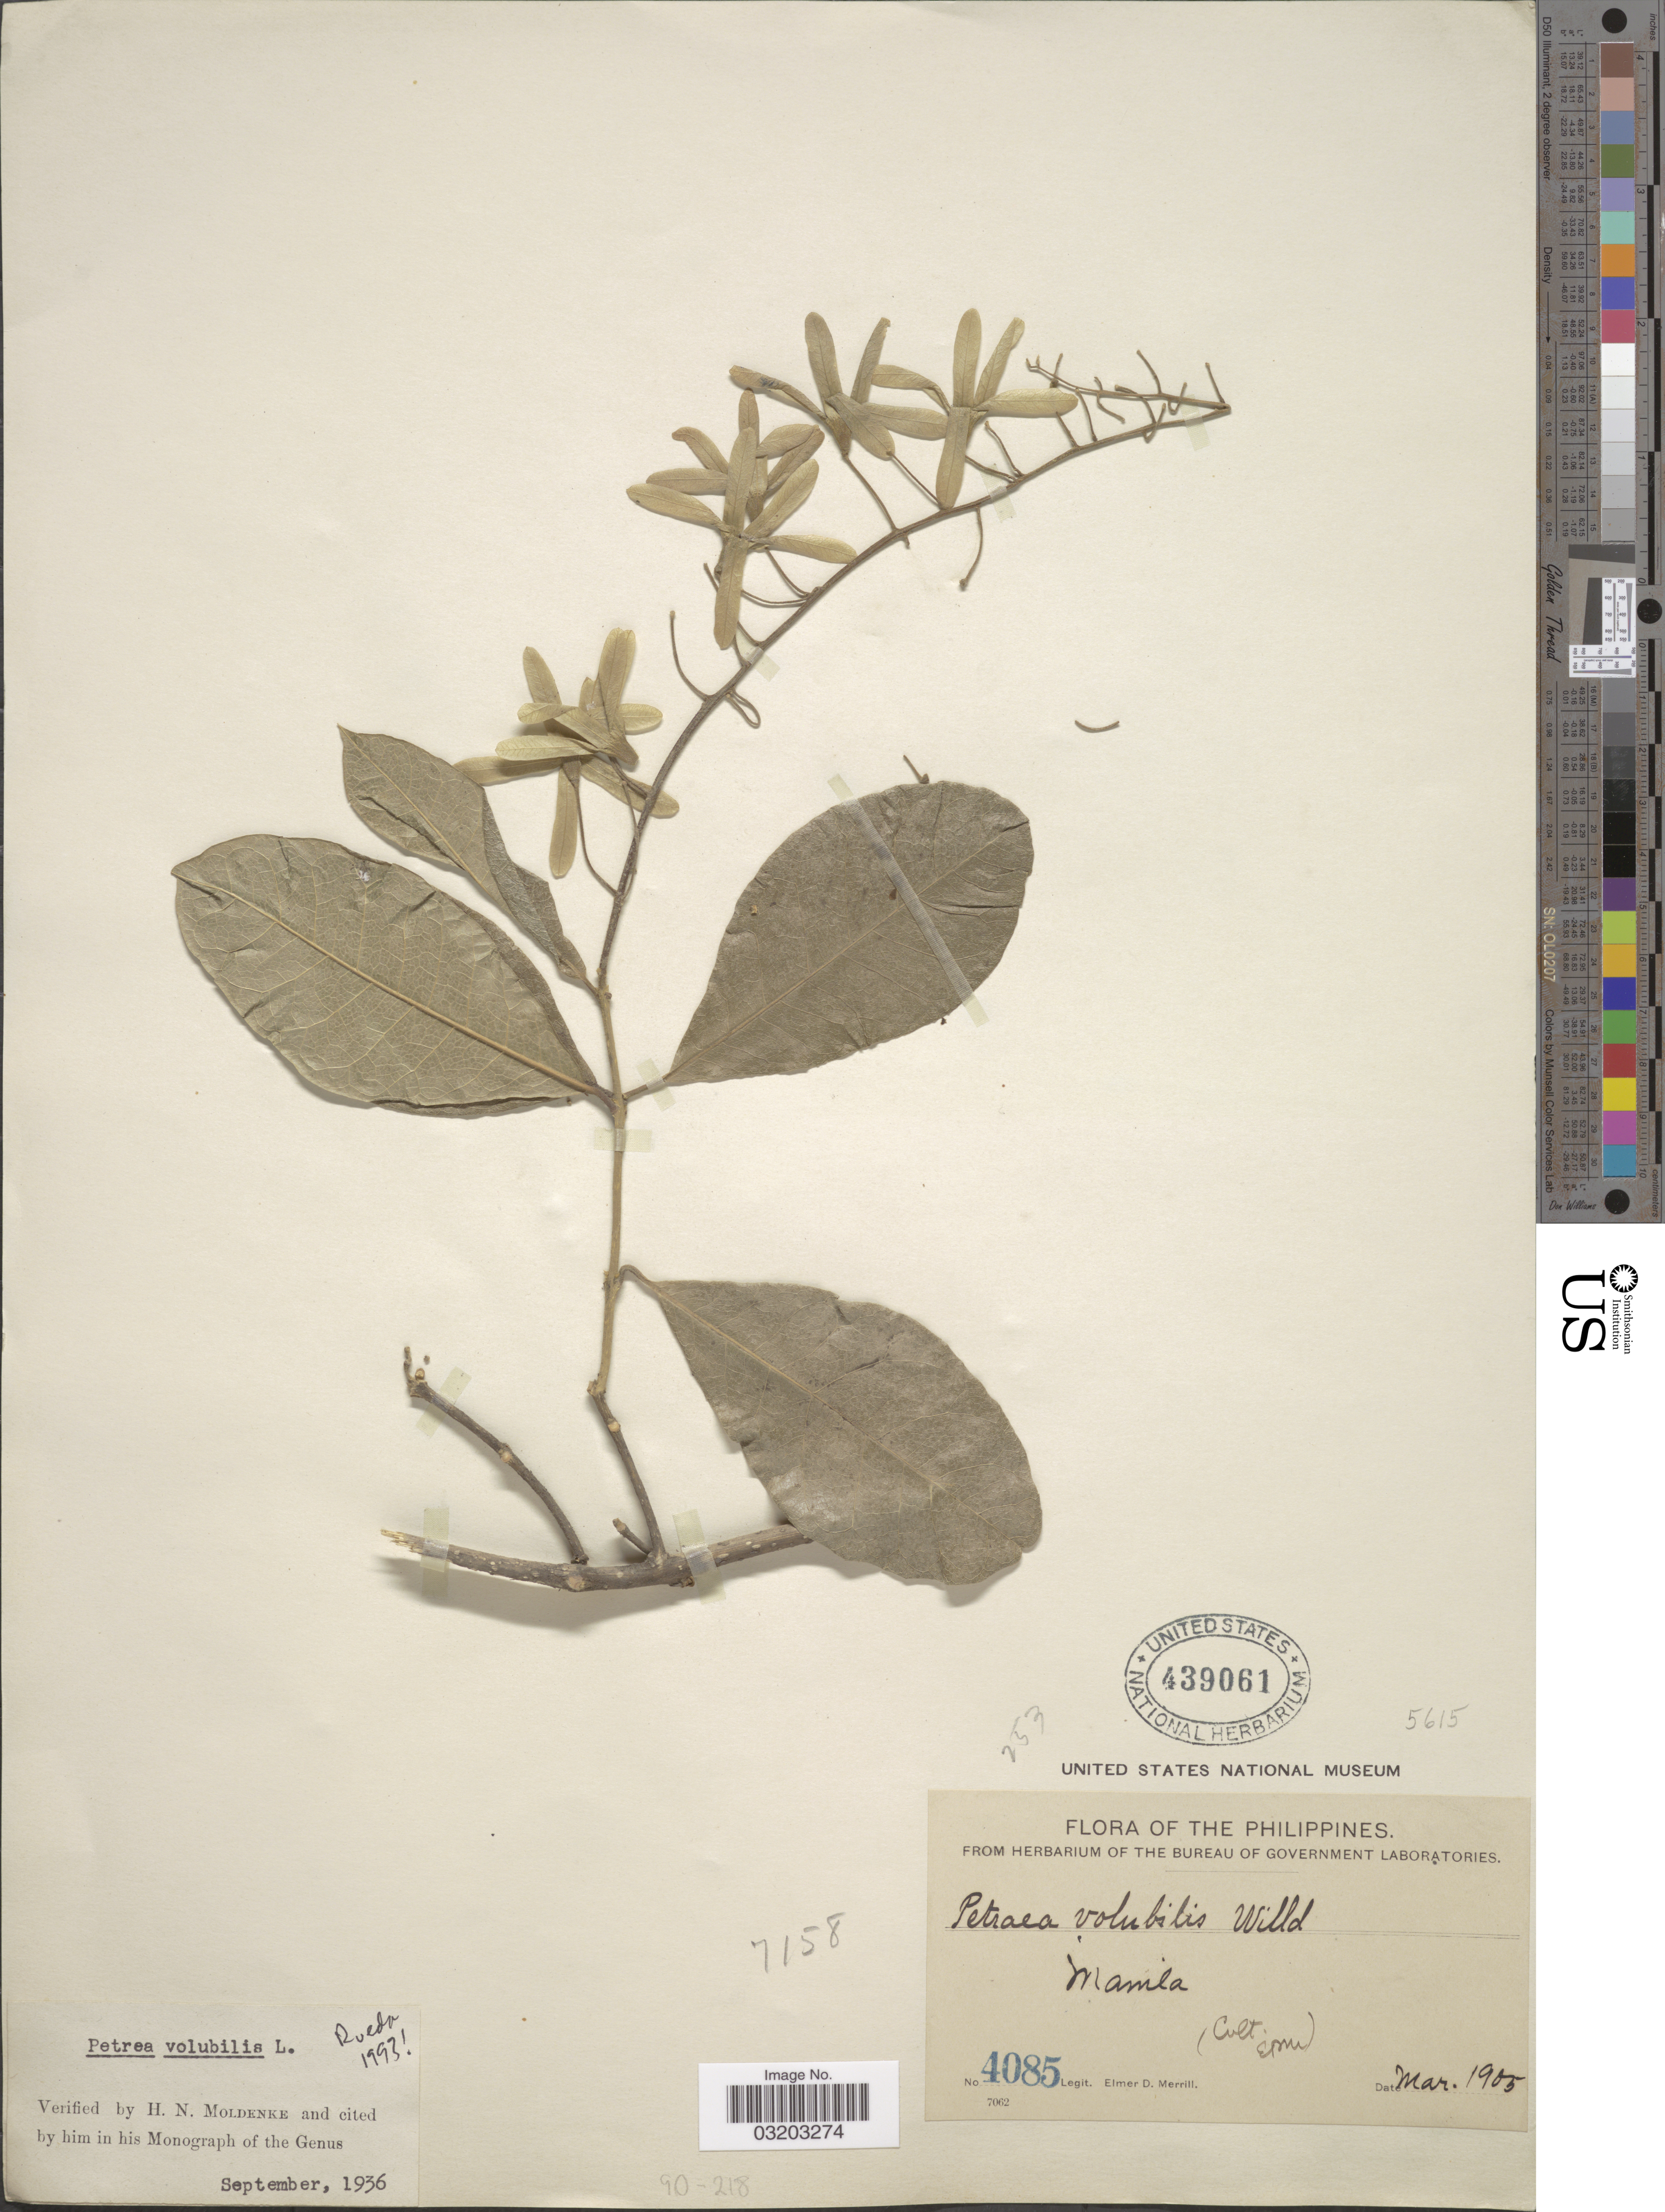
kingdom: Plantae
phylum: Tracheophyta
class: Magnoliopsida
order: Lamiales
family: Verbenaceae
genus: Petrea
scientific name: Petrea volubilis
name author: L.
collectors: E. D. Merrill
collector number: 4085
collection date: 1905-03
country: Philippines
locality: Manila.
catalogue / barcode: US 439061